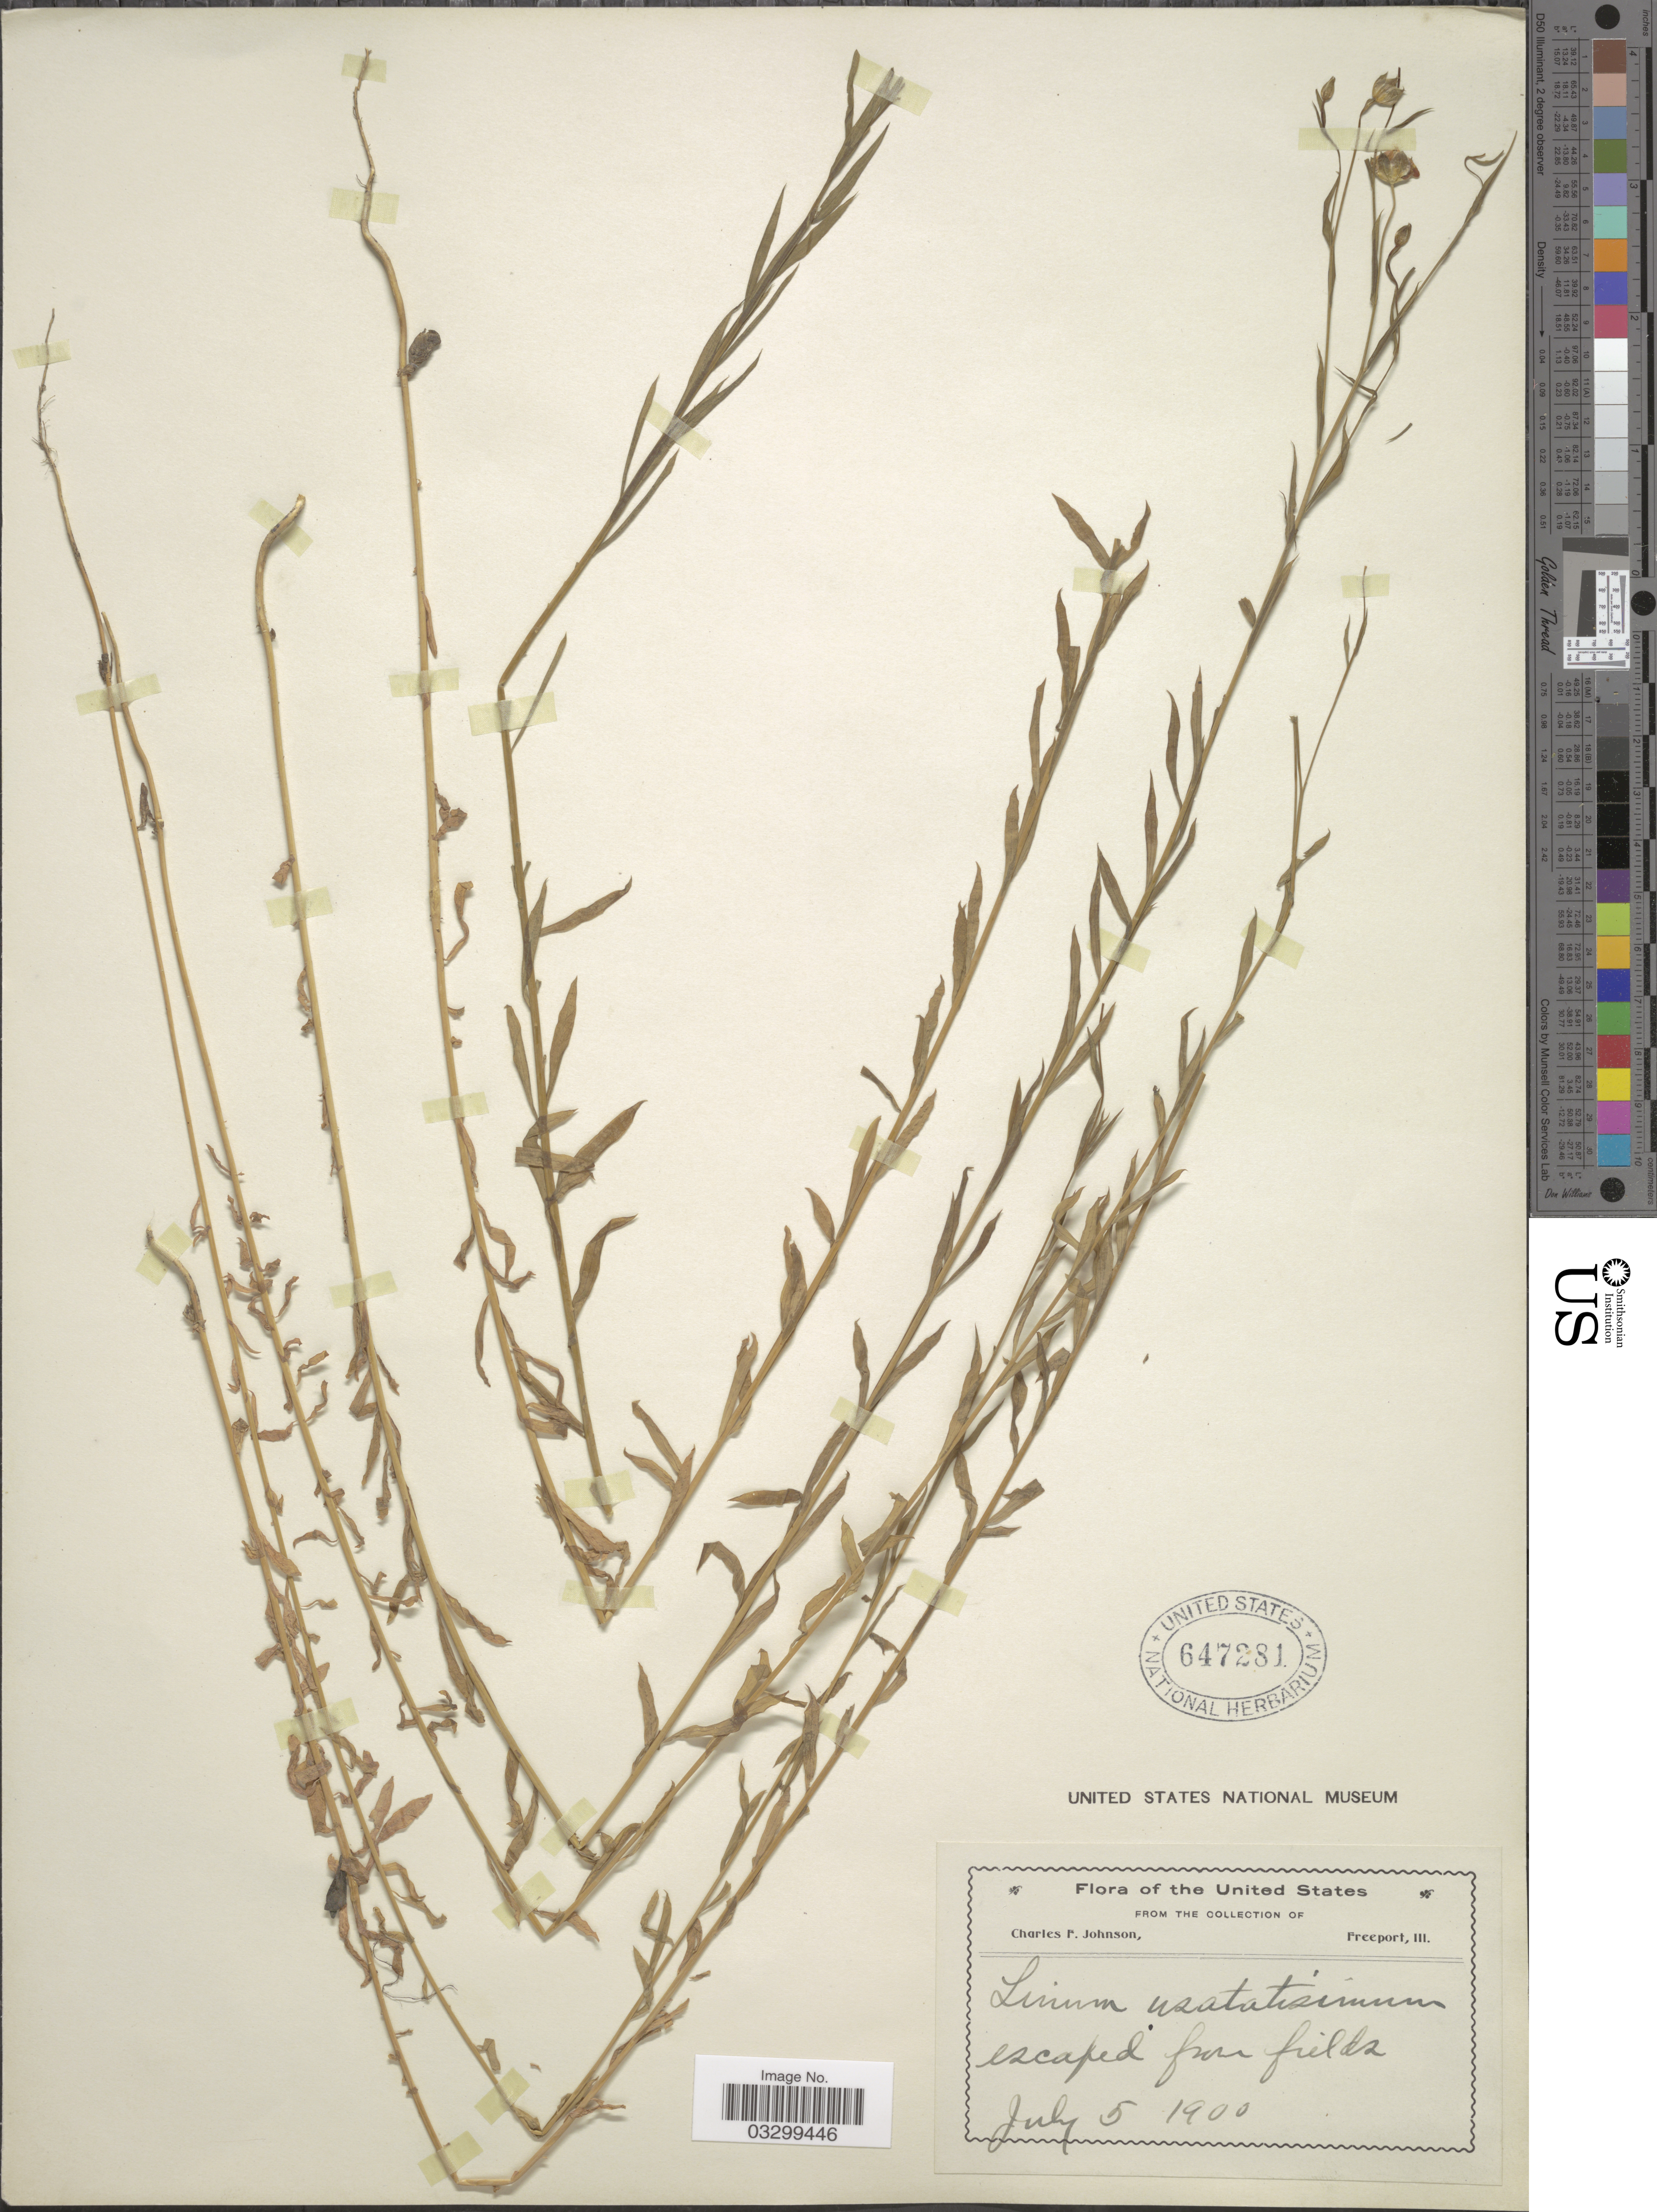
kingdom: Plantae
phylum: Tracheophyta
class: Magnoliopsida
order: Malpighiales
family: Linaceae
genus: Linum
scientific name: Linum usitatissimum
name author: L.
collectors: C. F. Johnson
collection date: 1900-07-05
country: United States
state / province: Illinois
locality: Freeport.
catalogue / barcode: US 647281